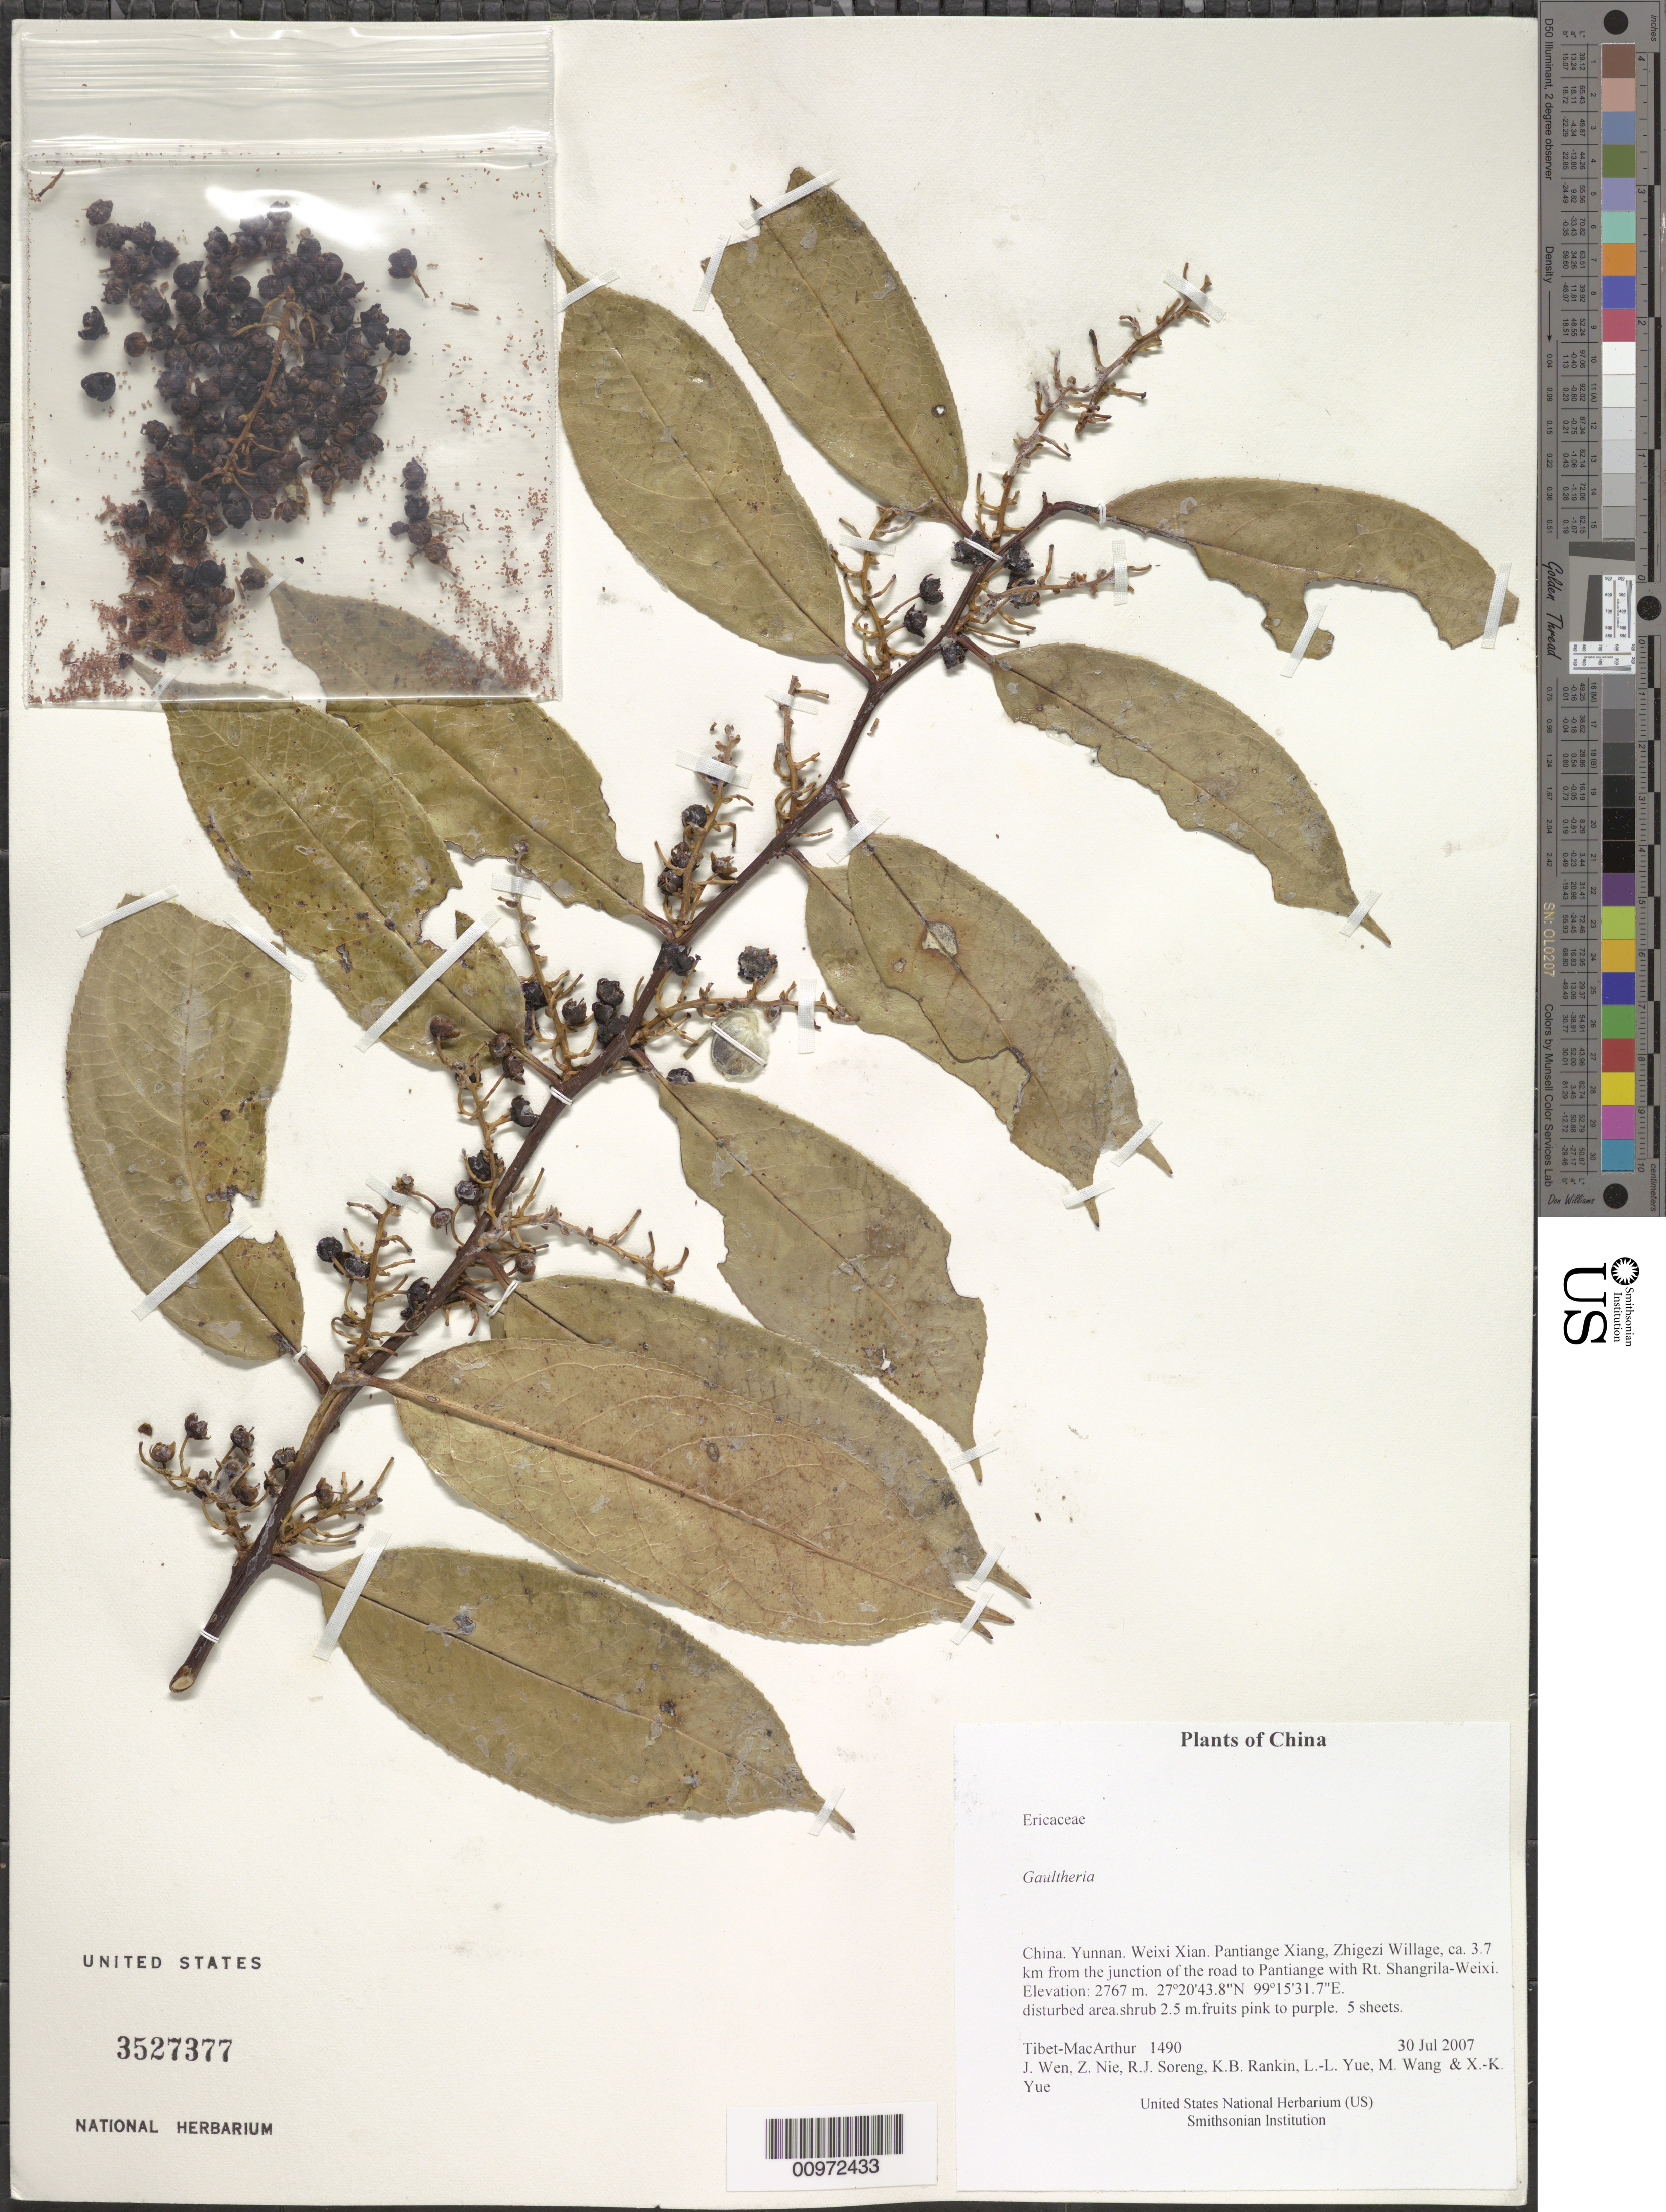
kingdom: Plantae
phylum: Tracheophyta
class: Magnoliopsida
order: Ericales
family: Ericaceae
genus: Gaultheria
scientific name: Gaultheria sp.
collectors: Tibet-MacArthur, J. Wen, Z. Nie, R. J. Soreng, K. Rankin, L. Yue, M. Wang & X. Yue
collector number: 1490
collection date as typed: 30 Jul 2007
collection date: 2007-07-30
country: China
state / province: Yunnan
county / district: Weixi Xian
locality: Pantiange Xiang, Zhigezi Willage, ca. 3.7 km from the junction of the road to Pantiange with Rt. Shangrila-Weixi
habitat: disturbed area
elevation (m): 2767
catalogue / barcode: US 3527377